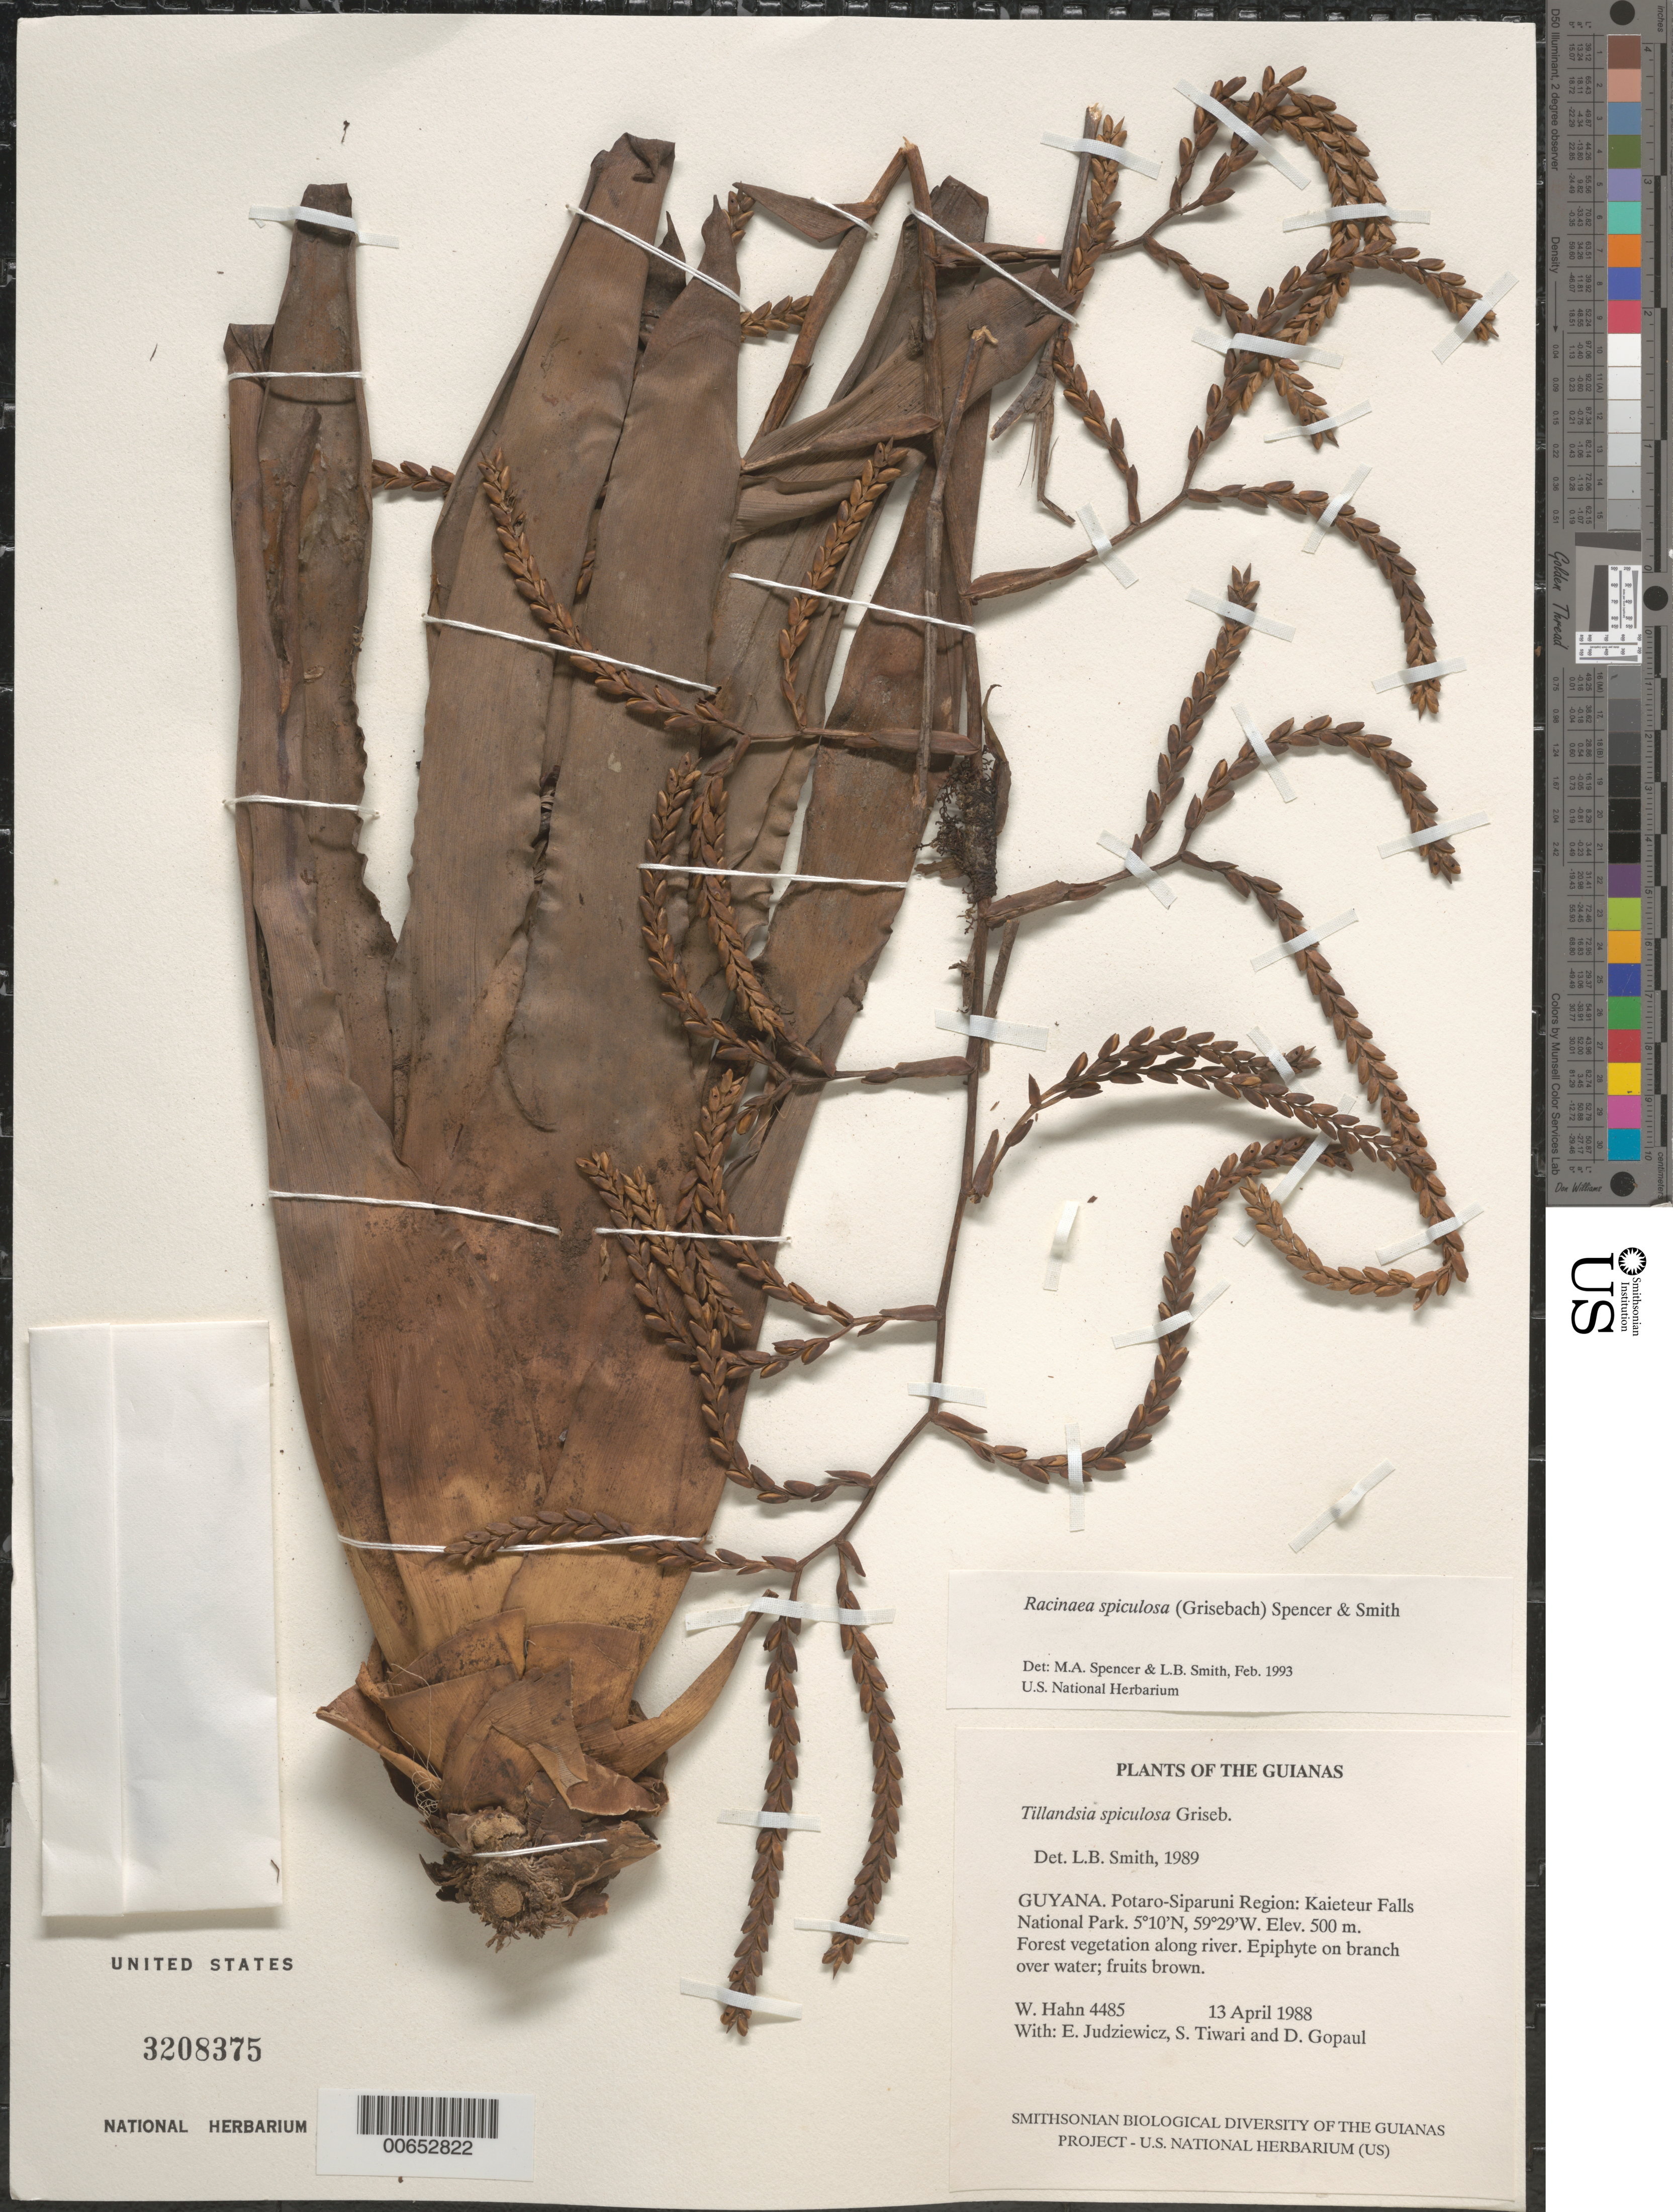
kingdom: Plantae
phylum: Tracheophyta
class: Liliopsida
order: Poales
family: Bromeliaceae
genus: Vriesea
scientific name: Vriesea splendens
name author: (Brongn.) Lem.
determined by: Smith, Lyman B., (US), NMNH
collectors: W. Hahn, E. J. Judziewicz, S. Tiwari & D. Gopaul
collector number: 4060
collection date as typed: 2 April 1988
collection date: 1988-04-02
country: Guyana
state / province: Potaro-Siparuni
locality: Kaieteur Falls National Park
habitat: Open scrub with patches of forest. On very thin white or brown gravelly sand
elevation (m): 500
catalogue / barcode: US 3208381